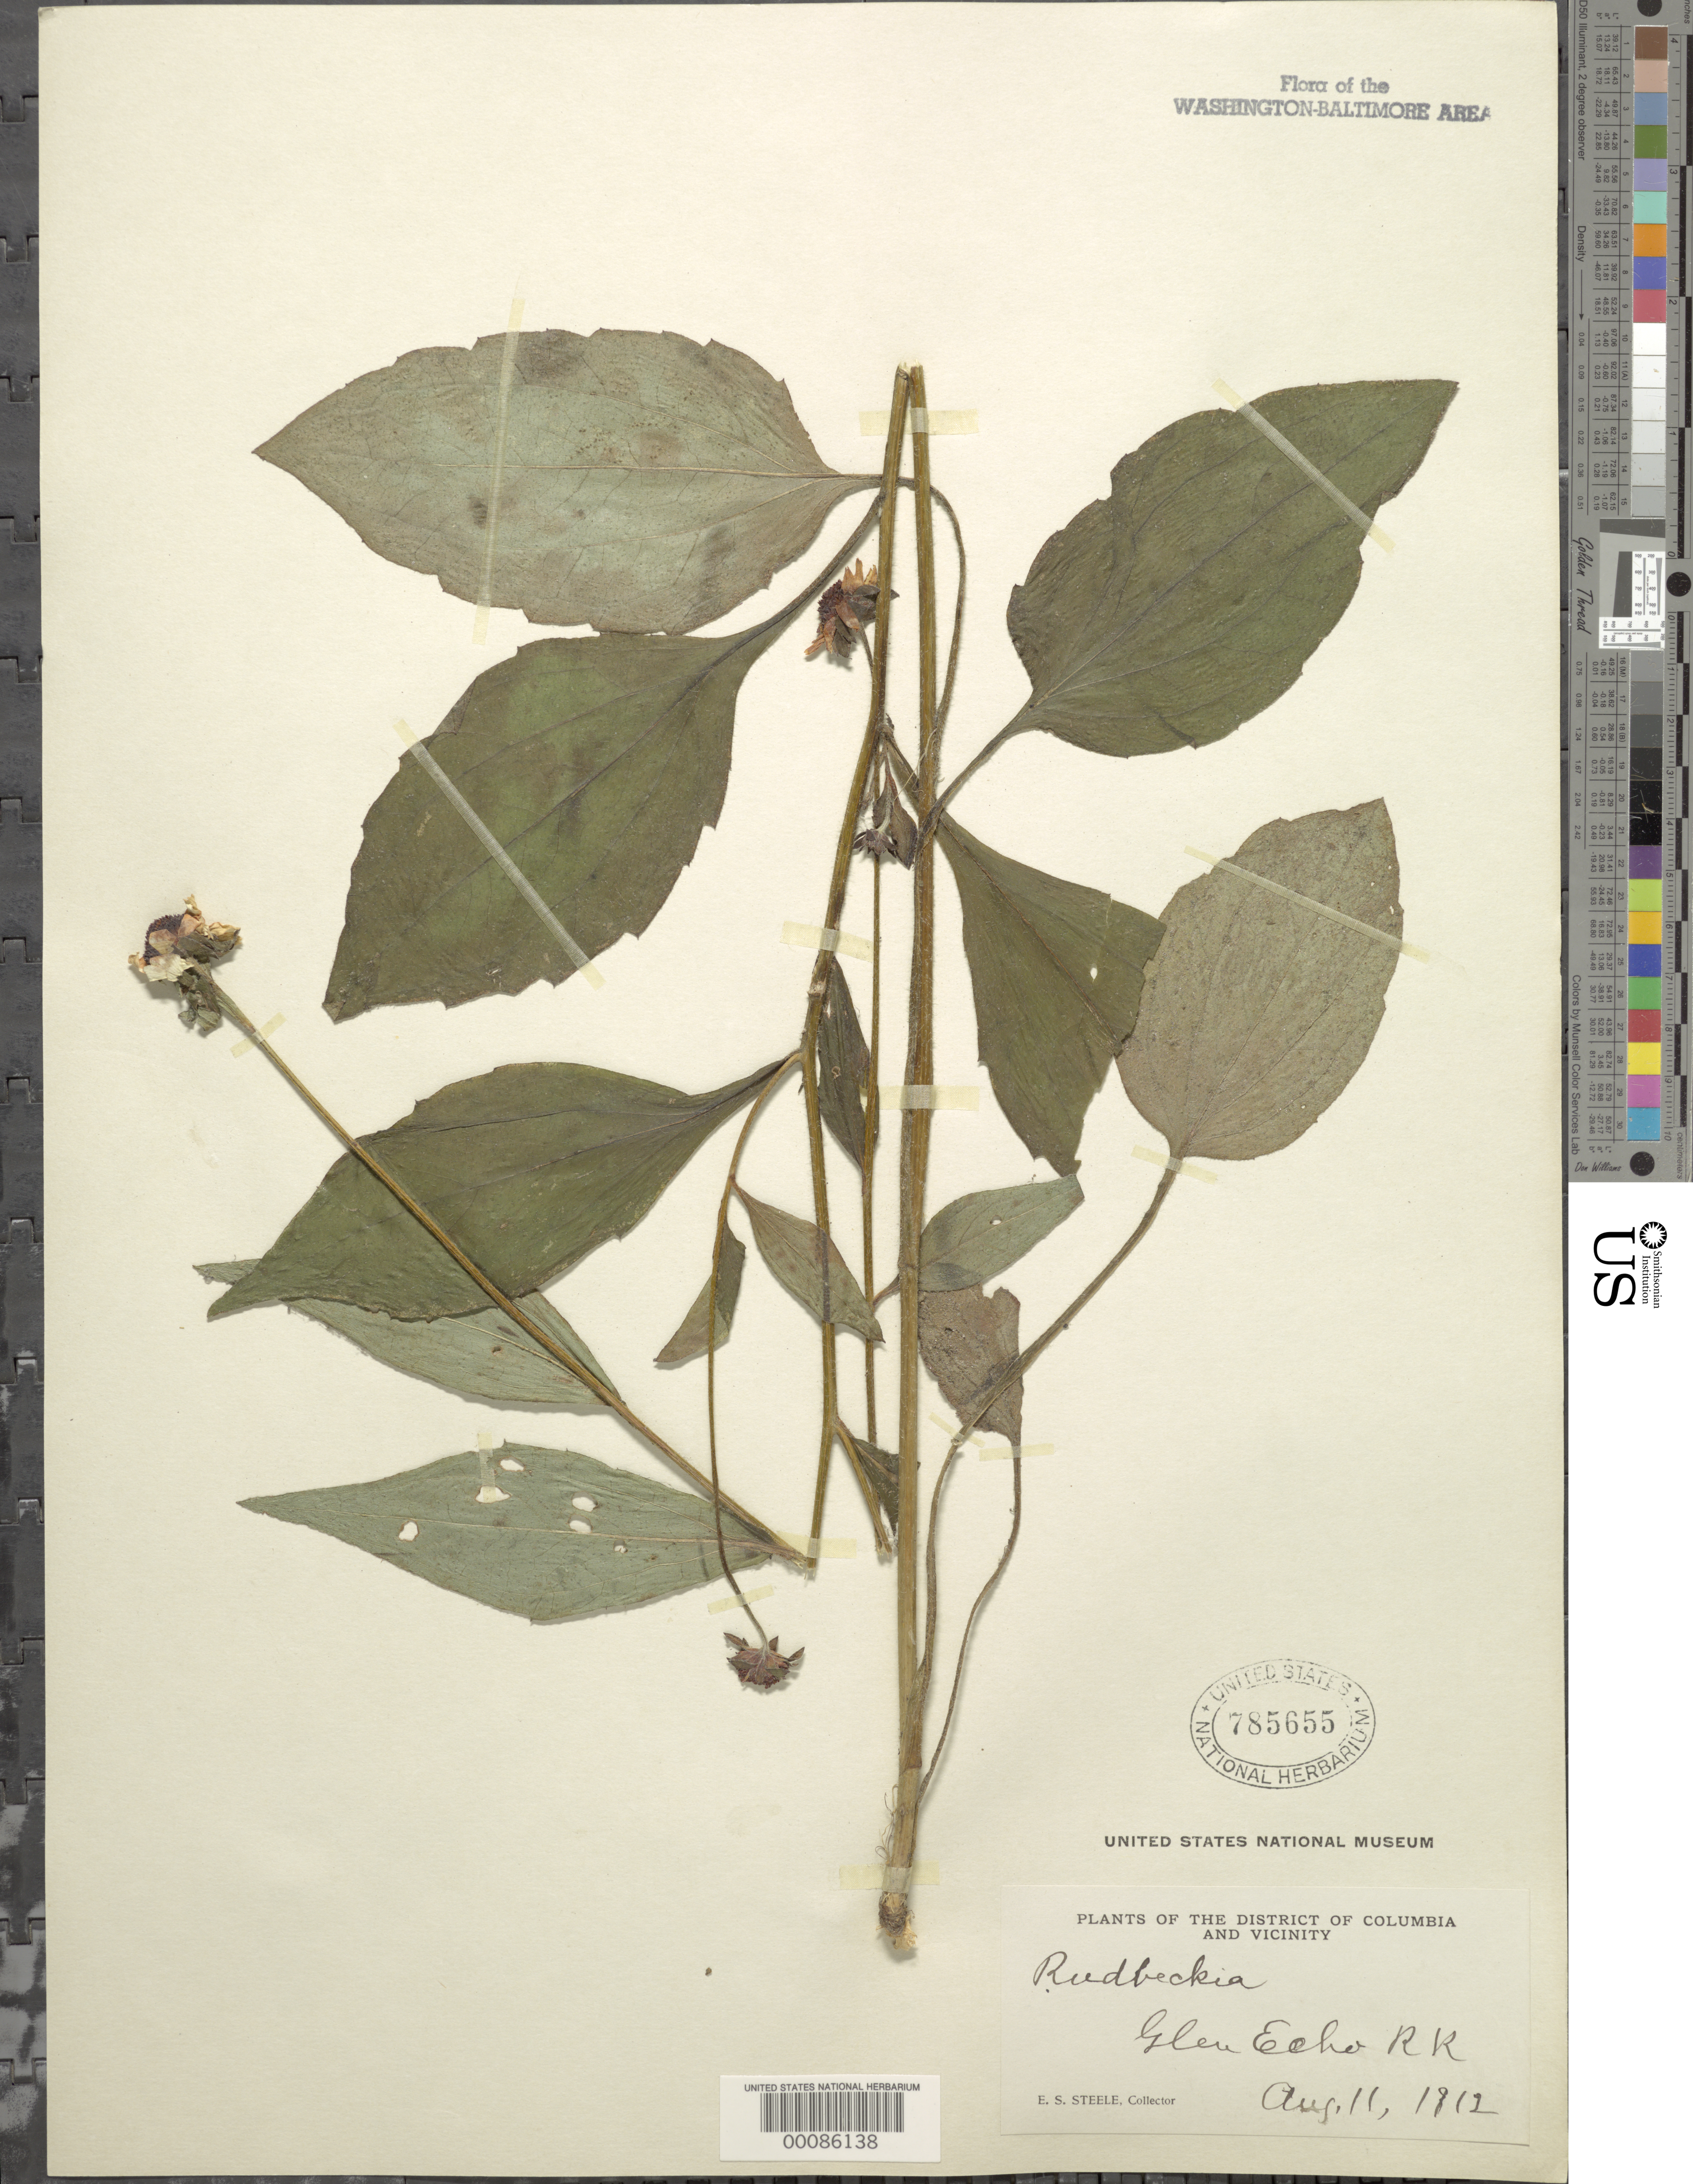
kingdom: Plantae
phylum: Tracheophyta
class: Magnoliopsida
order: Asterales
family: Asteraceae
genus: Rudbeckia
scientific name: Rudbeckia fulgida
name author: Aiton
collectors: E. Steele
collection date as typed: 11 Aug 1912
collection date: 1912-08-11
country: United States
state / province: Maryland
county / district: Montgomery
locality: Glen Echo Railroad C. & O. Canal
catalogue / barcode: US 785655